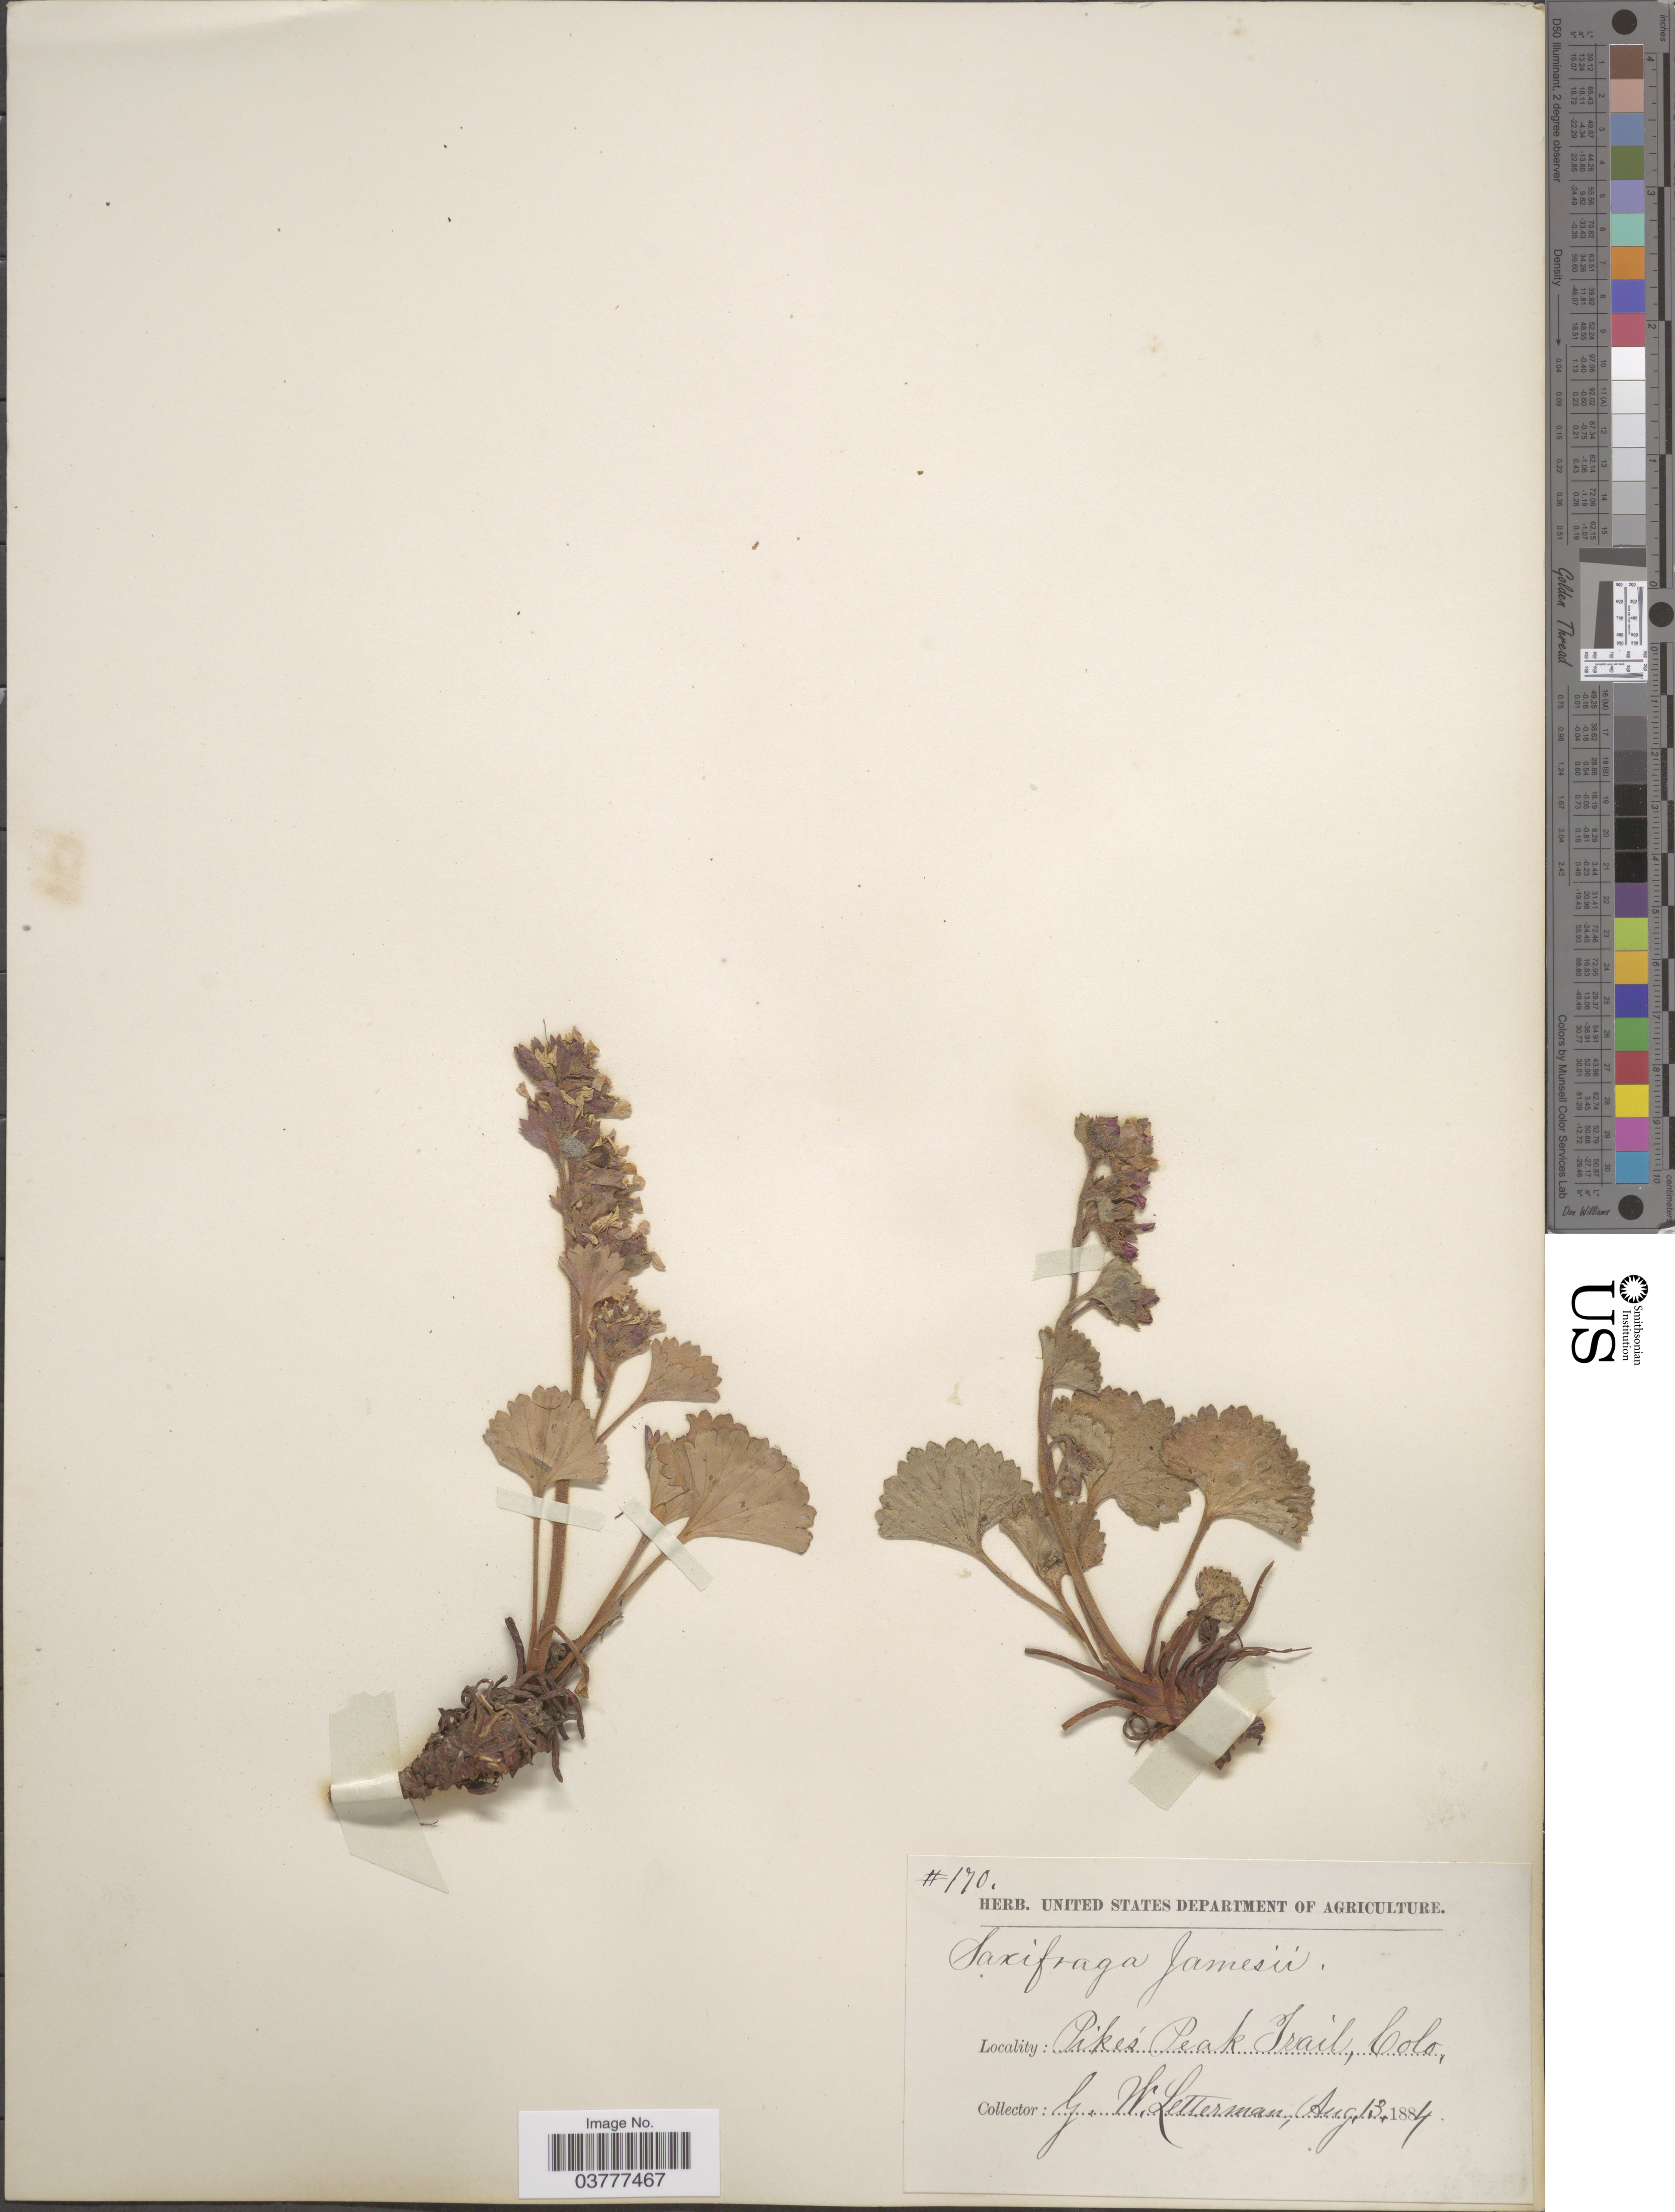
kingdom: Plantae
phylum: Tracheophyta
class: Magnoliopsida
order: Saxifragales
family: Saxifragaceae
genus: Telesonix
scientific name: Telesonix jamesii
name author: (Torr.) Raf.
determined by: Strong, Mark T., (BOT), Smithsonian Institution - National Museum of Natural History (UNITED STATES)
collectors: G. W. Letterman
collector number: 170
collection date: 1884-08-13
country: United States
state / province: Colorado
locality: Pike's Peak Trail.